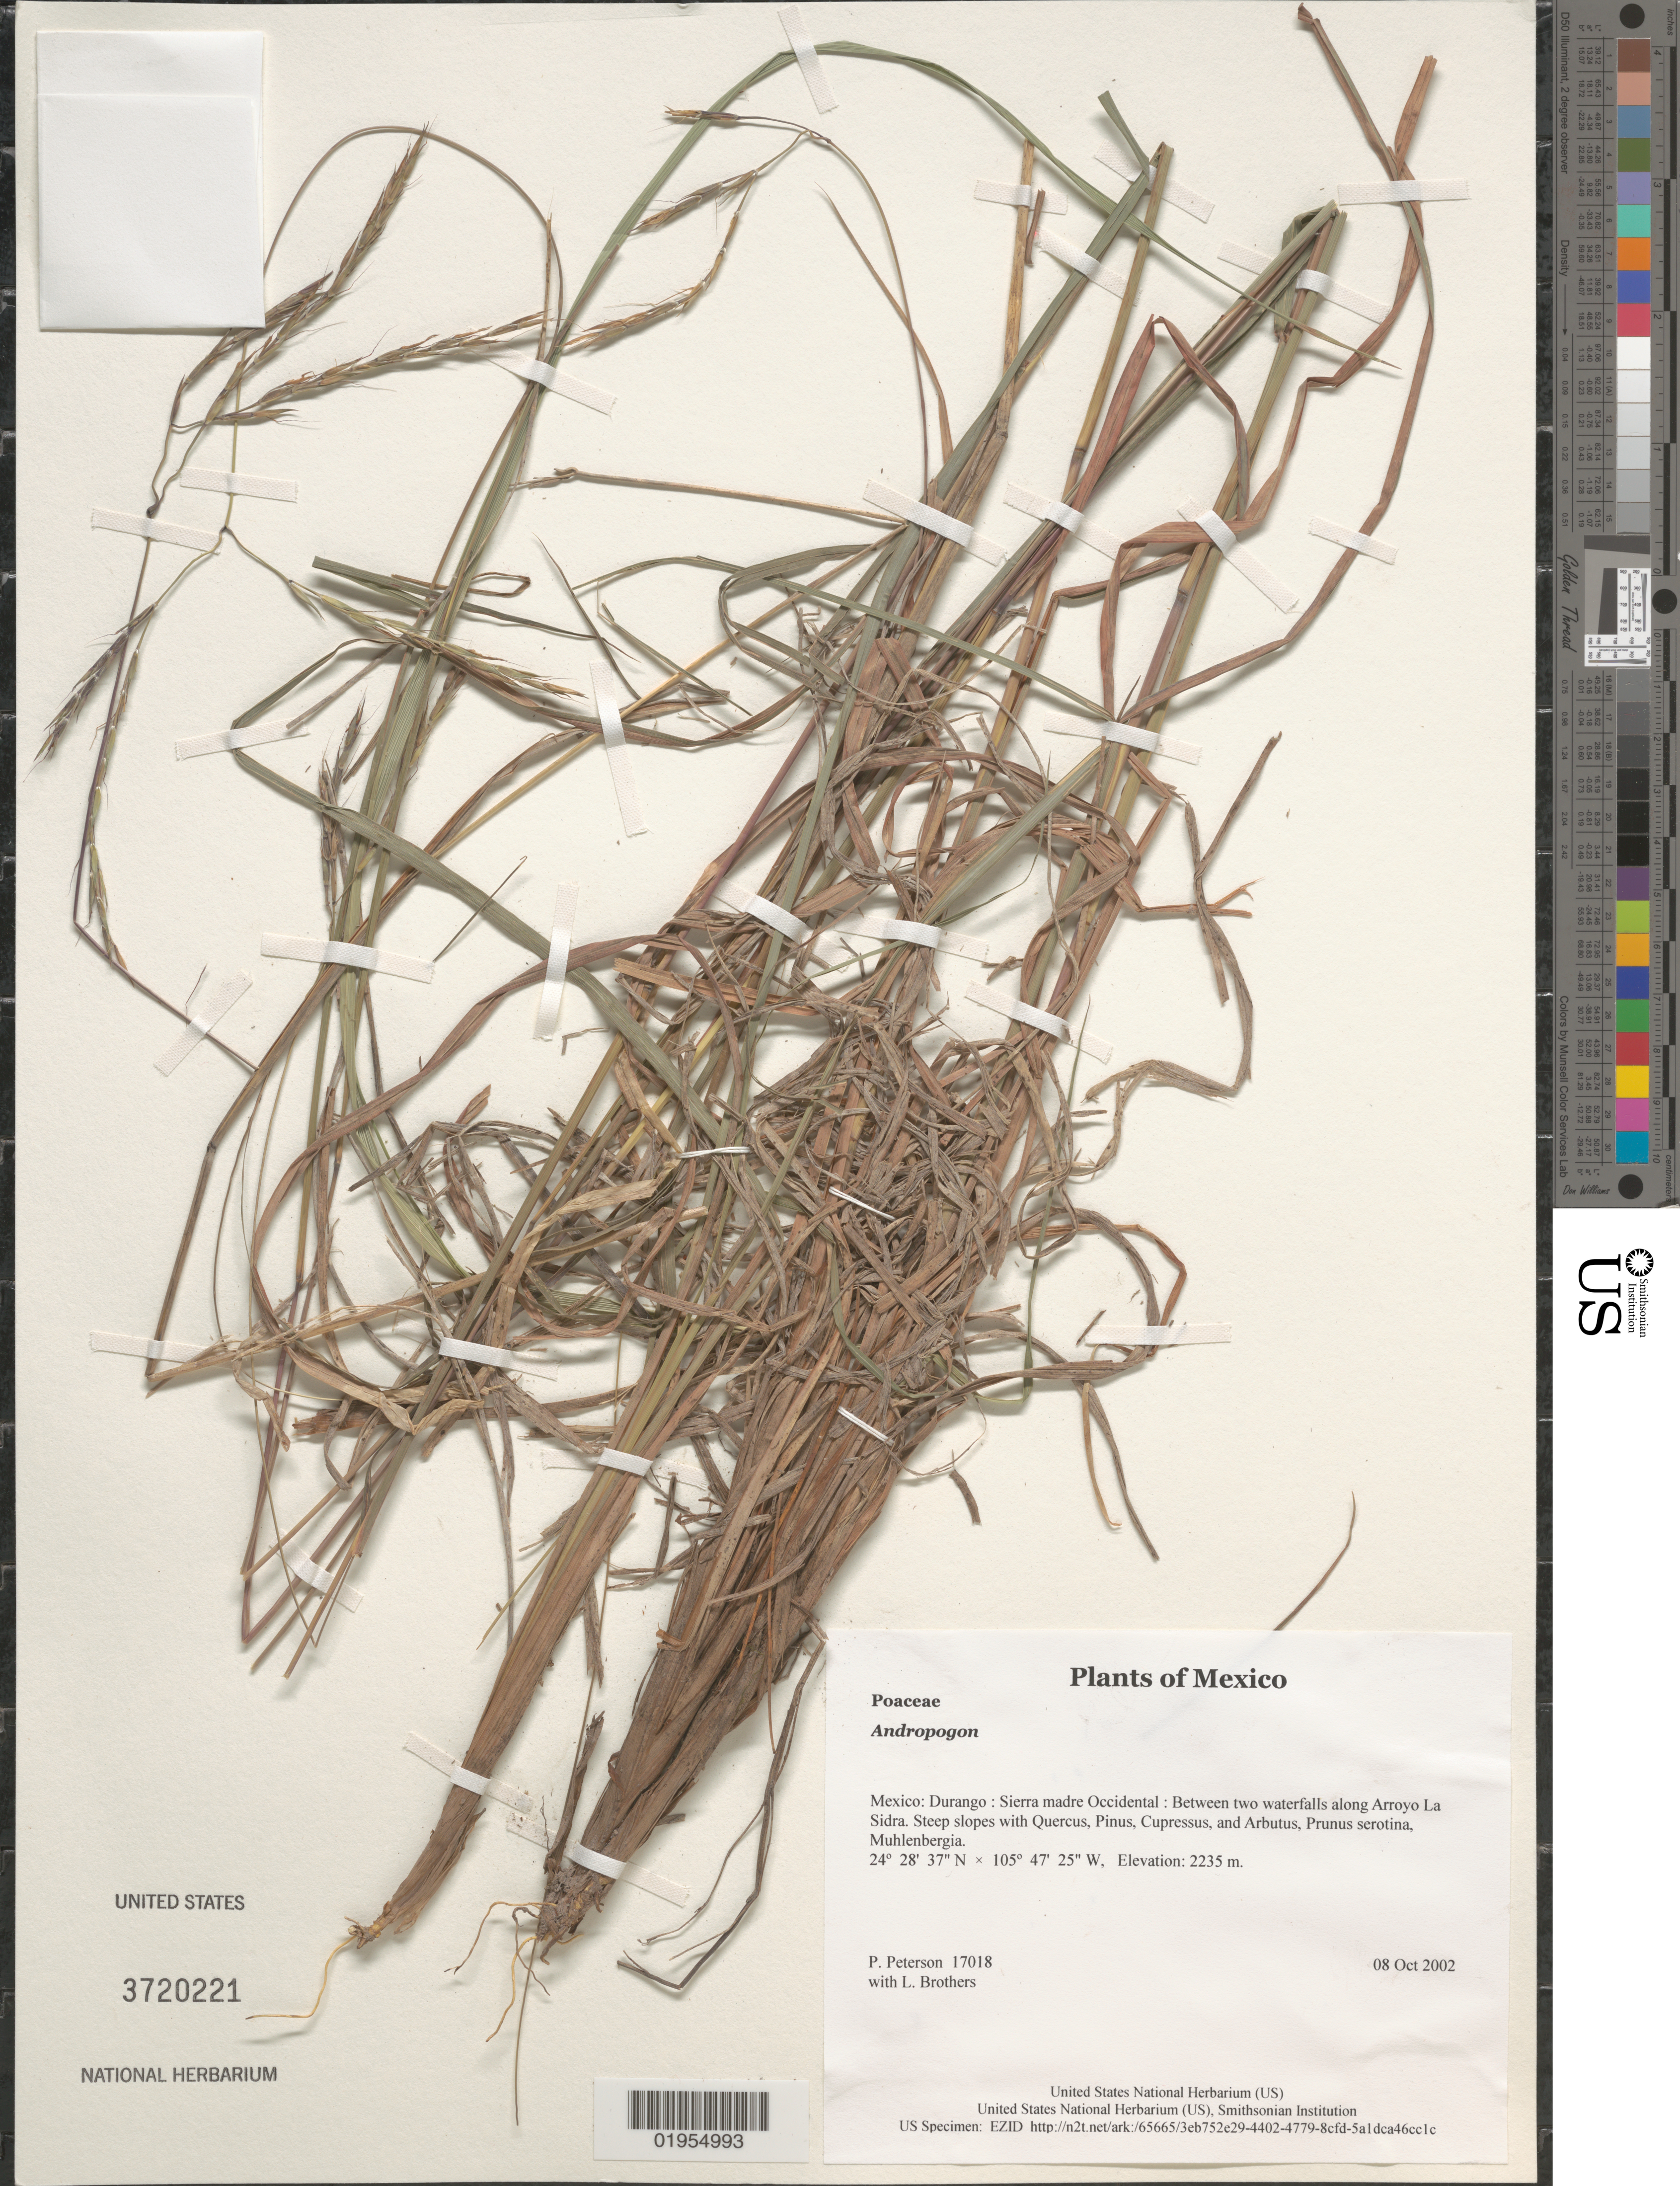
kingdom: Plantae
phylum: Tracheophyta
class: Liliopsida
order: Poales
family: Poaceae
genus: Andropogon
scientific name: Andropogon sp.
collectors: P. M. Peterson & L. E. Brothers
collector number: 17018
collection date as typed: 08 Oct 2002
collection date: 2002-10-08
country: Mexico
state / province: Durango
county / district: Sierra madre Occidental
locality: Between two waterfalls along Arroyo La Sidra. Steep slopes with Quercus, Pinus, Cupressus, and Arbutus, Prunus serotina, Muhlenbergia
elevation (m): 2235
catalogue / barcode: US 3720221